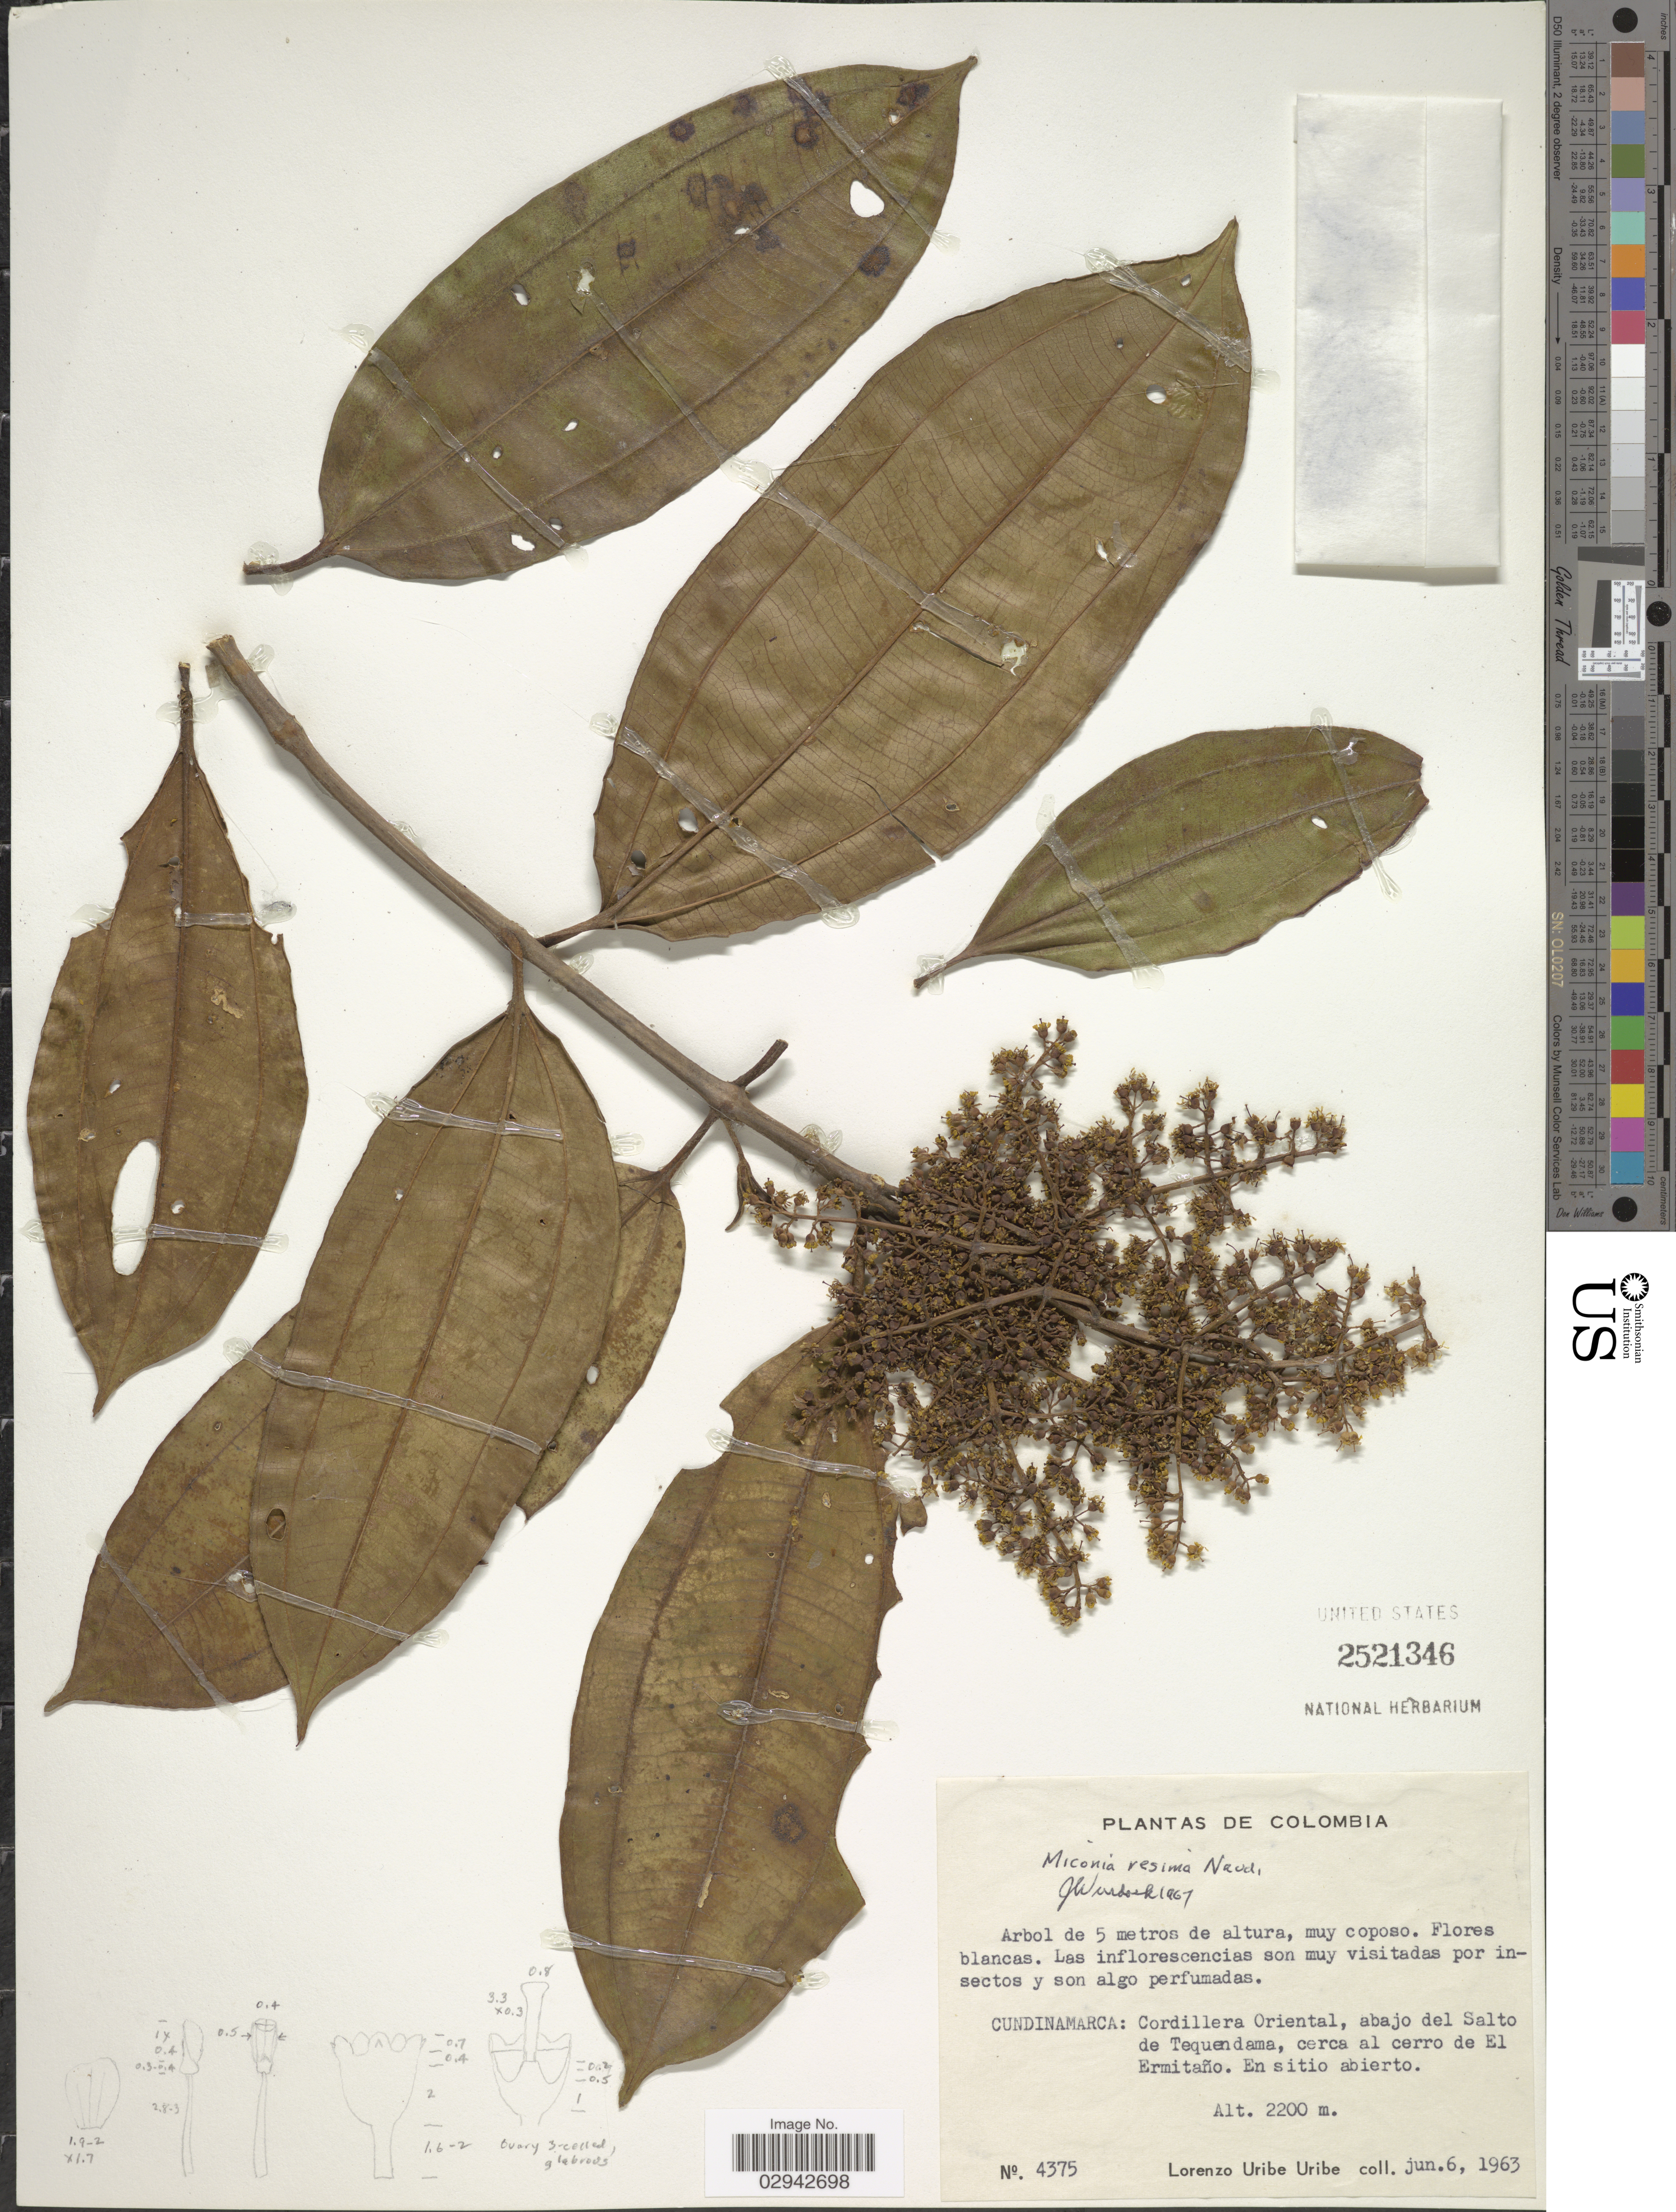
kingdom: Plantae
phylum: Tracheophyta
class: Magnoliopsida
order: Myrtales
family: Melastomataceae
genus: Miconia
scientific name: Miconia resima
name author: Naudin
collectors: L. Uribe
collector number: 4375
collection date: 1963-06-06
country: Colombia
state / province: Cundinamarca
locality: Cordillera Oriental, abajo del Salto de Tequendama, cerca al cerro de El Ermitaño, En sitio abierto.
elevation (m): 2200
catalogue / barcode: US 2521346